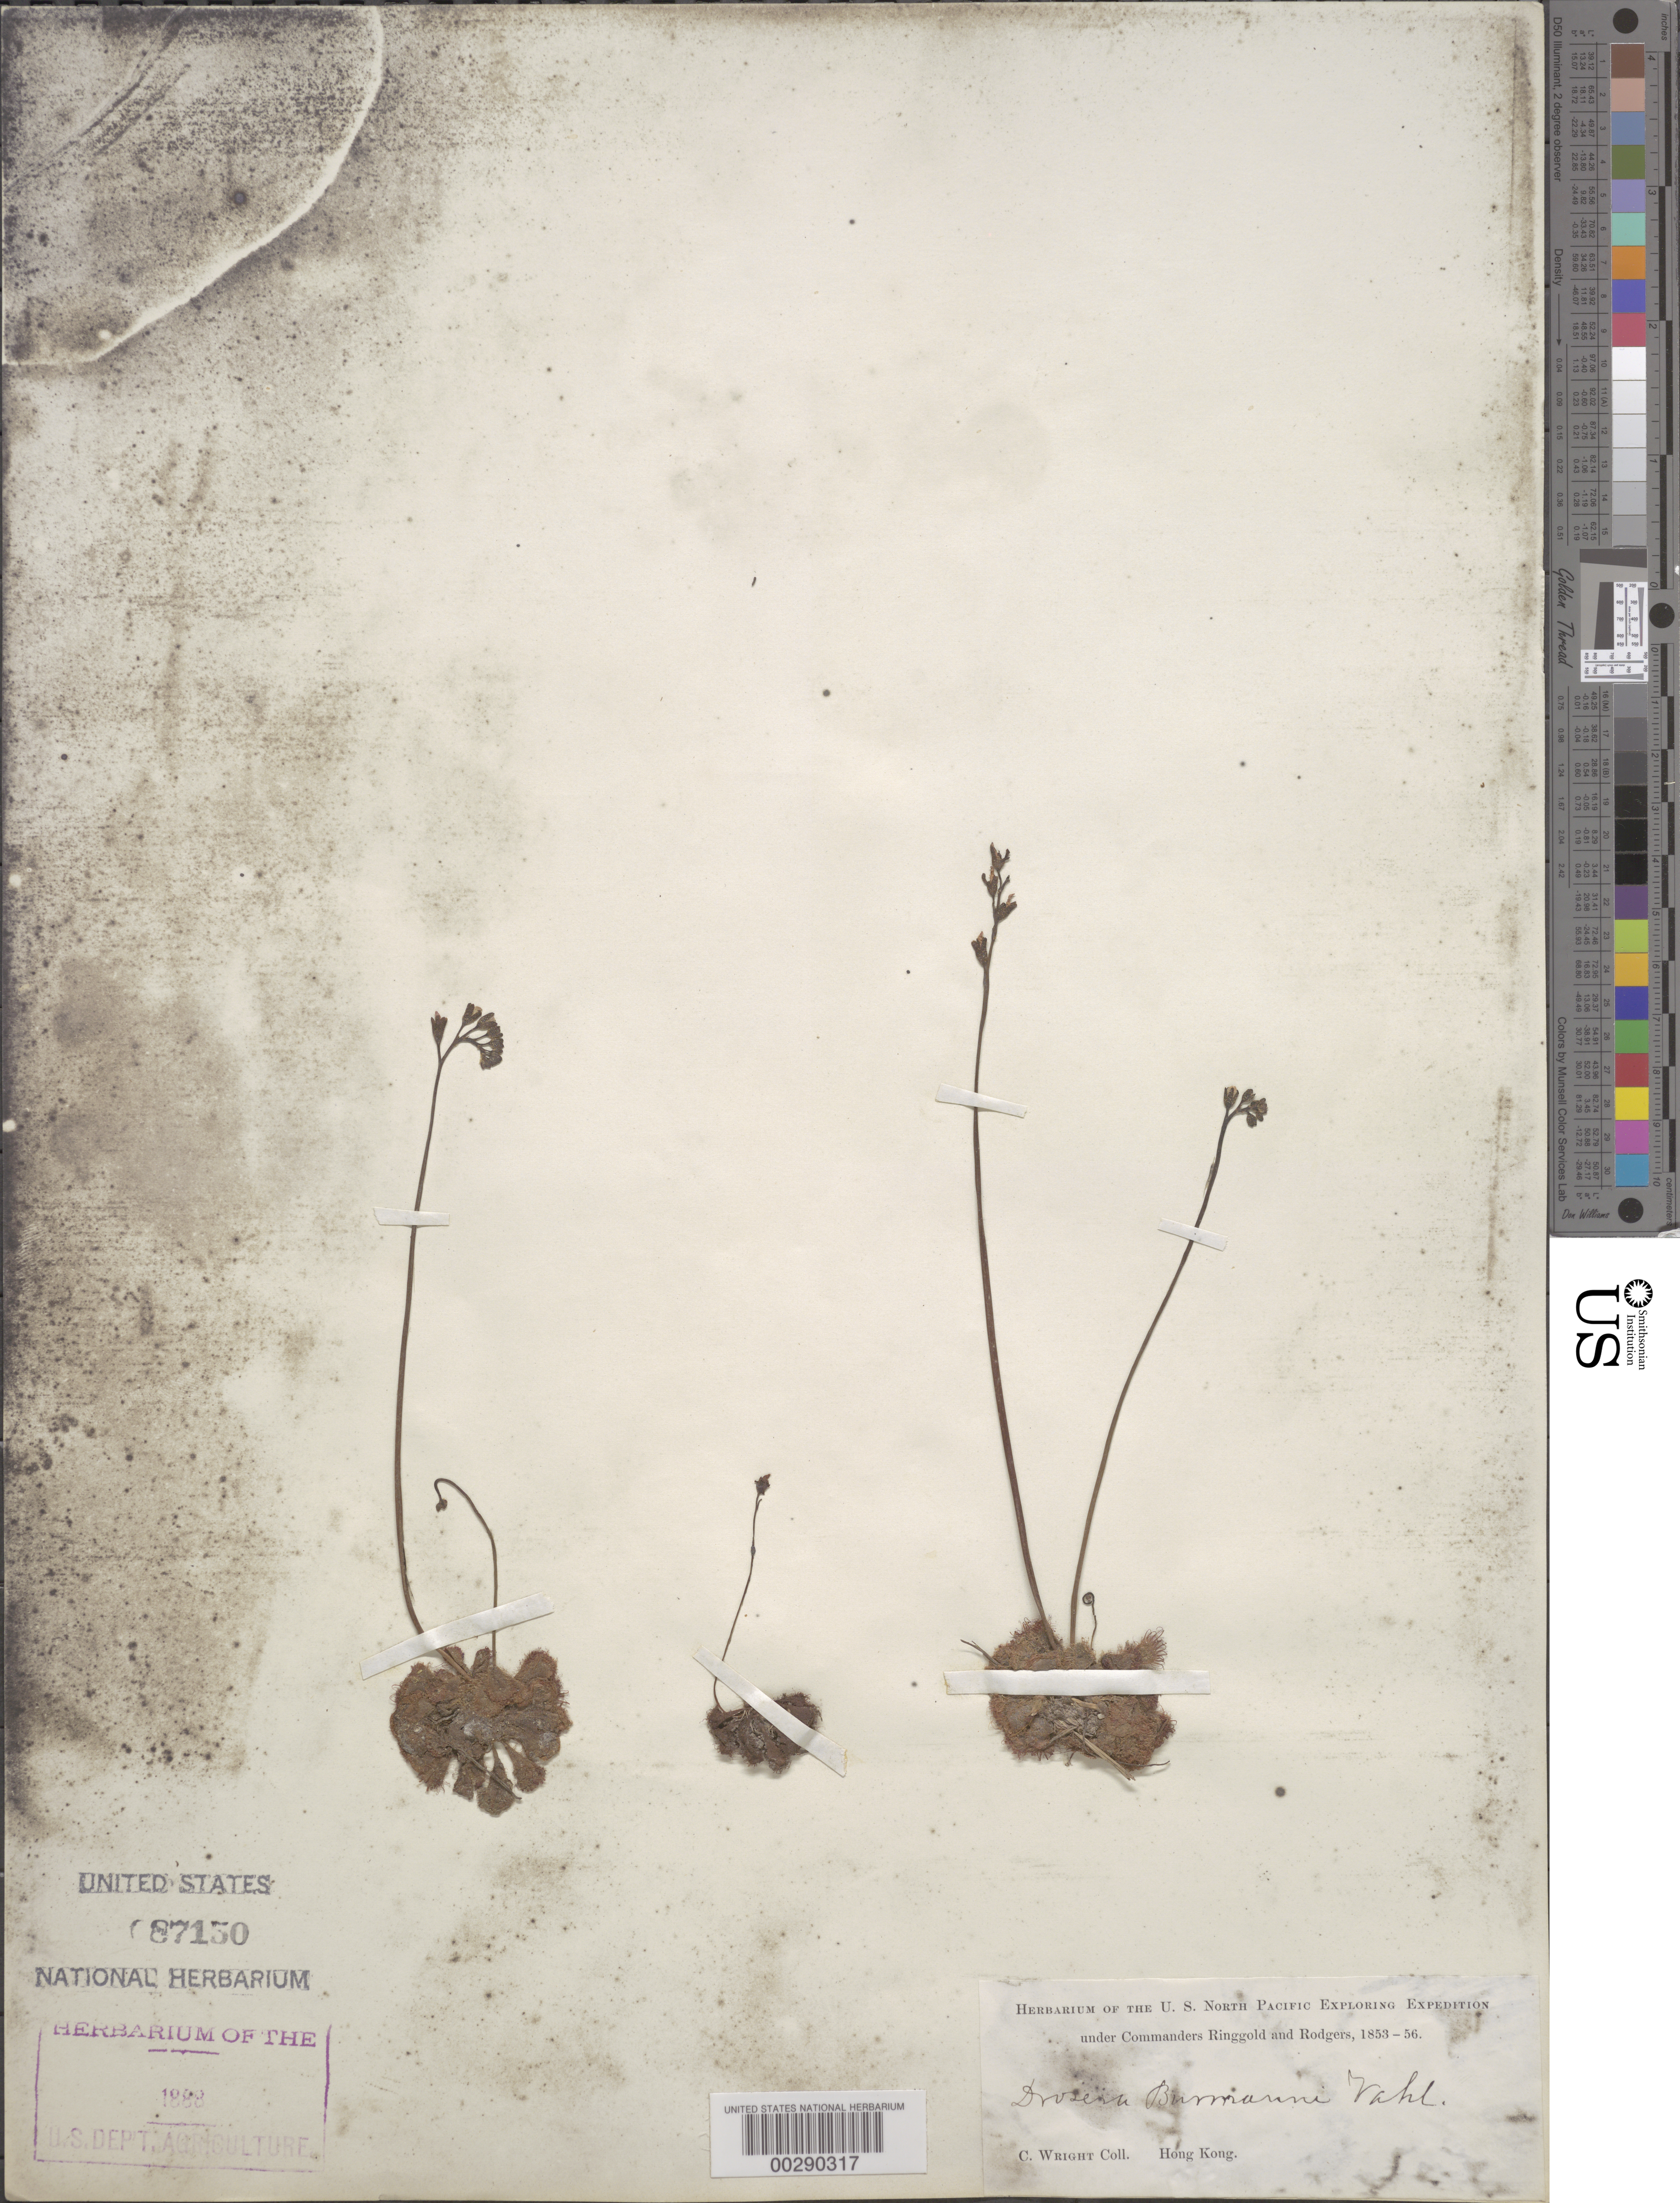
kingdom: Plantae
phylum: Tracheophyta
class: Magnoliopsida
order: Caryophyllales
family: Droseraceae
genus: Drosera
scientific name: Drosera burmanii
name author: Vahl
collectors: C. Wright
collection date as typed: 1853 to -- -- 1856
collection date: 1853/1856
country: China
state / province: Hong Kong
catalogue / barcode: US 87150